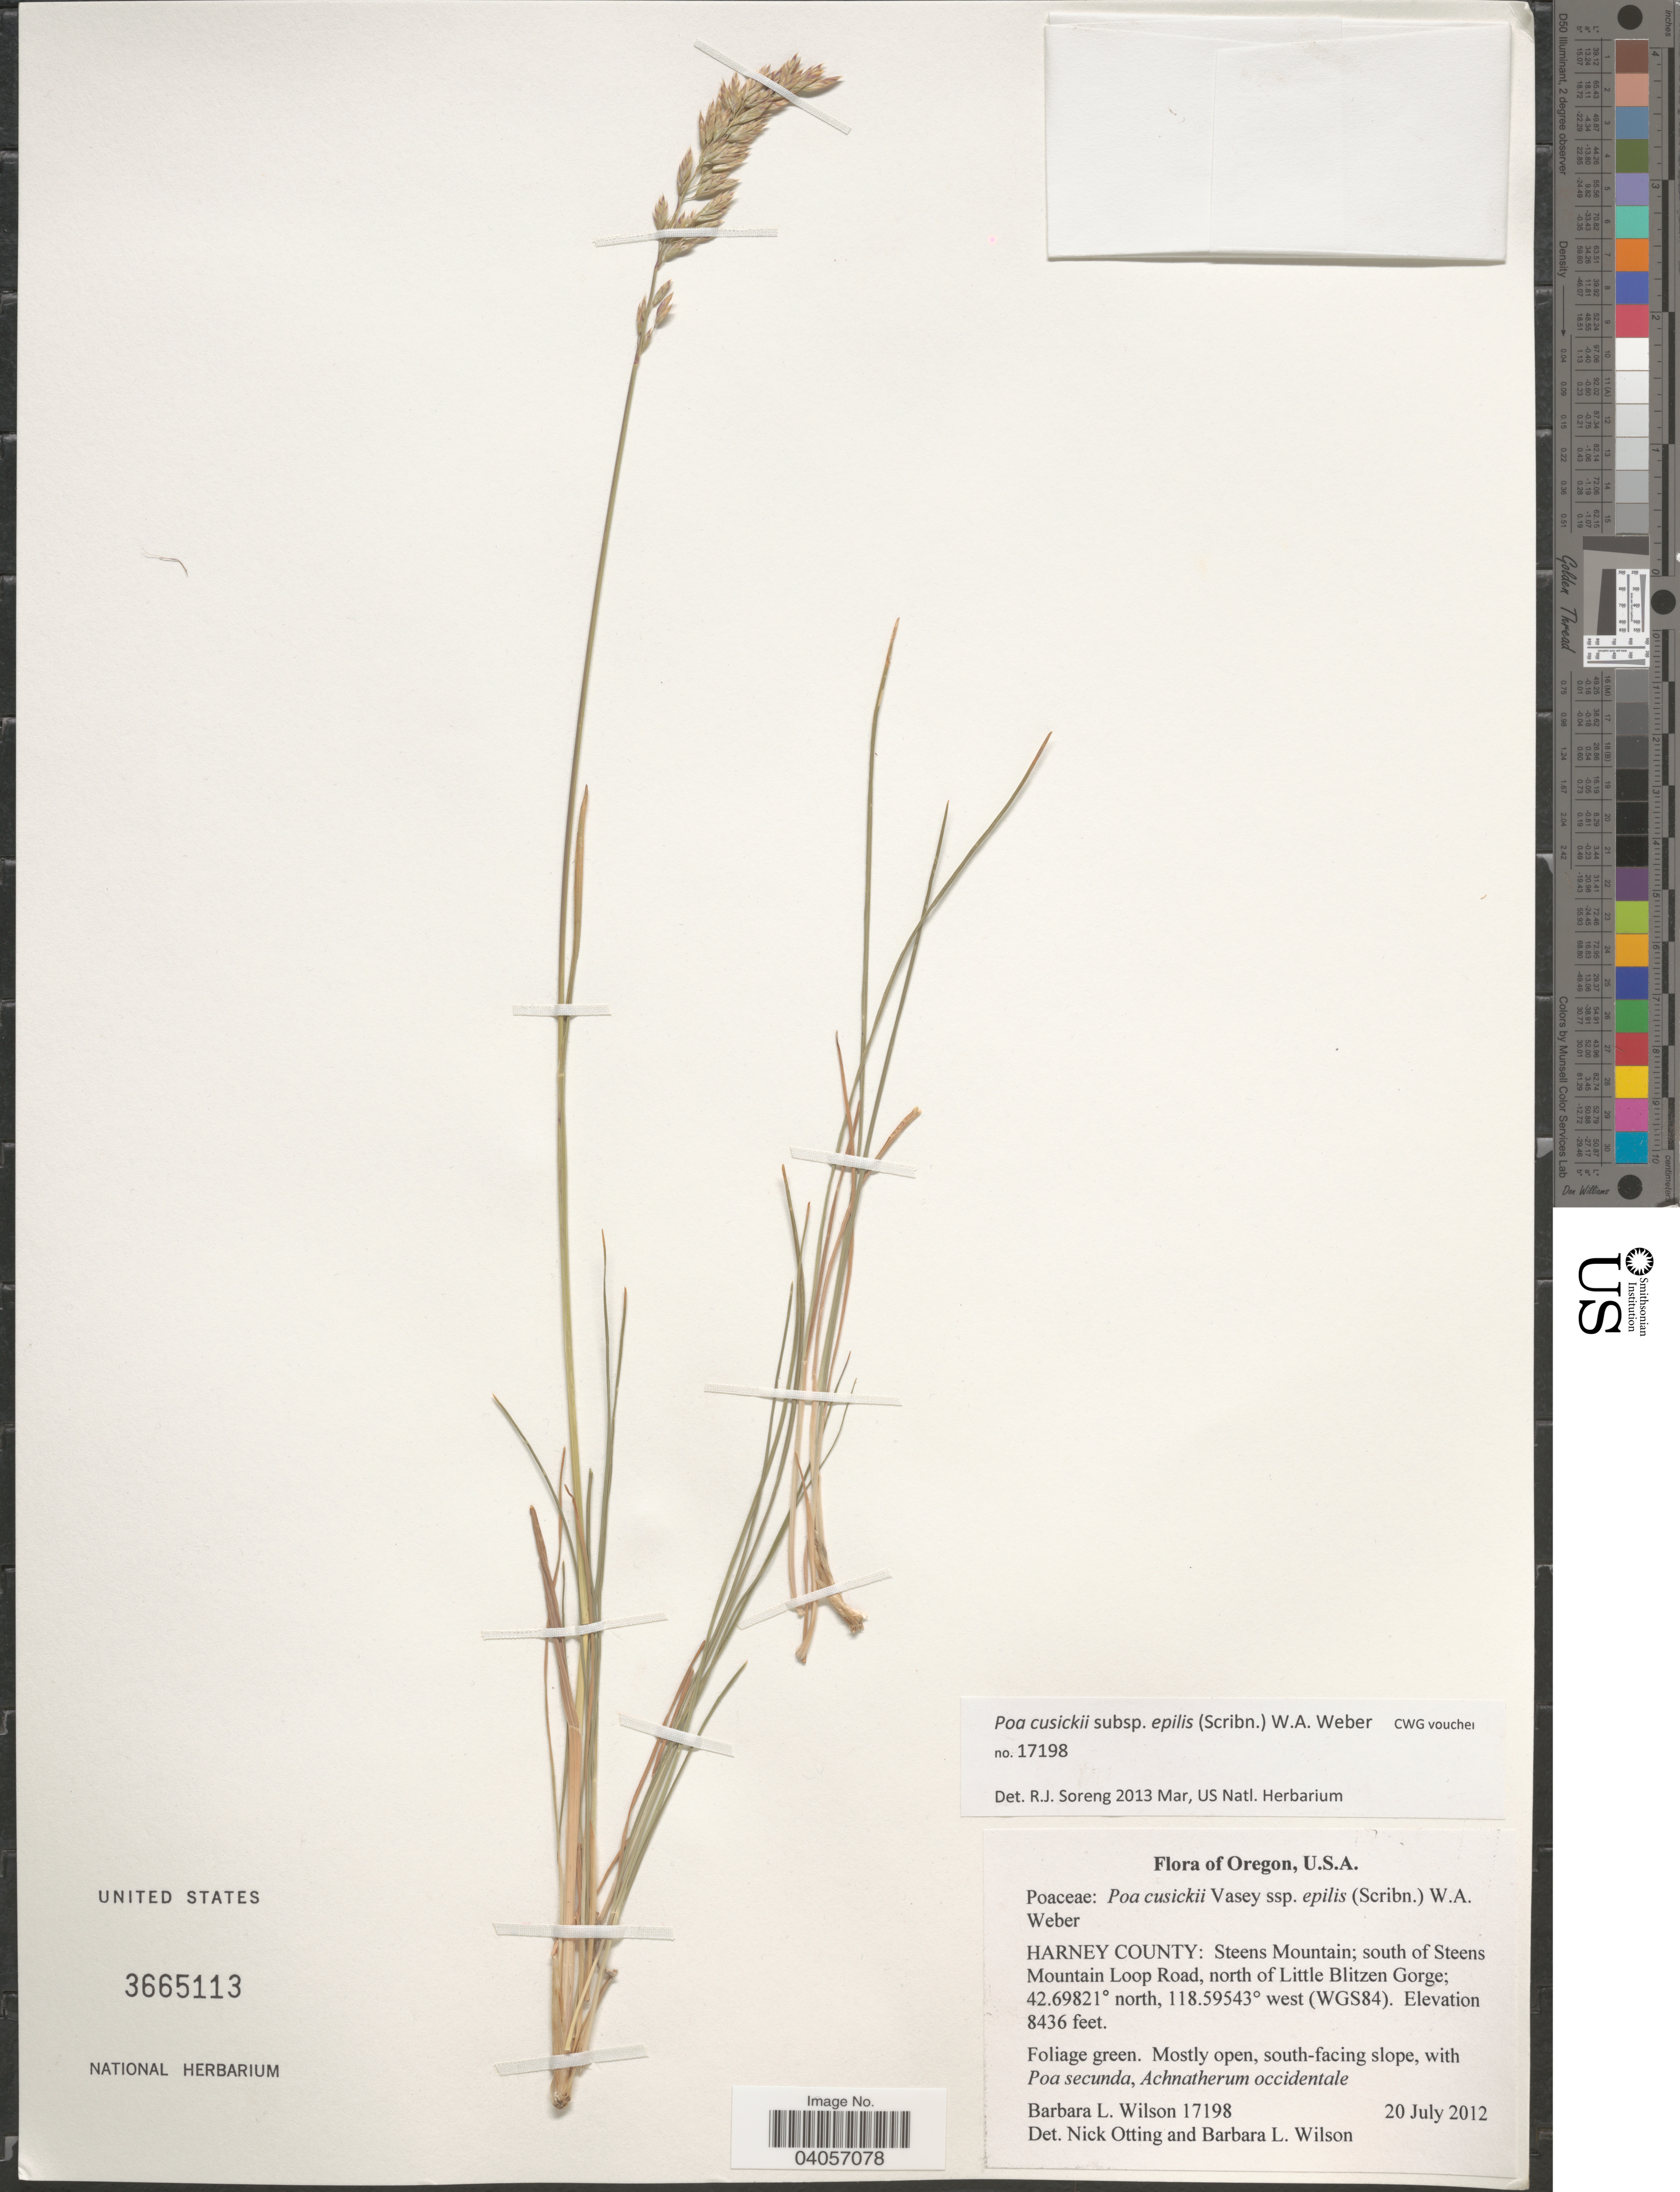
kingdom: Plantae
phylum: Tracheophyta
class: Liliopsida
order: Poales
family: Poaceae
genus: Poa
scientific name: Poa cusickii subsp. pallida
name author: Soreng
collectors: B. L. Wilson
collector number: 17198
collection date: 2012-07-20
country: United States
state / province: Oregon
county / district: Harney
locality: Harney County: Steens Mountain; south of Steens Mountain Loop Road, north of Little Blitzen Gorge. WGS84. South-facing slope.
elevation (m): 2571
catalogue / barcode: US 3665113